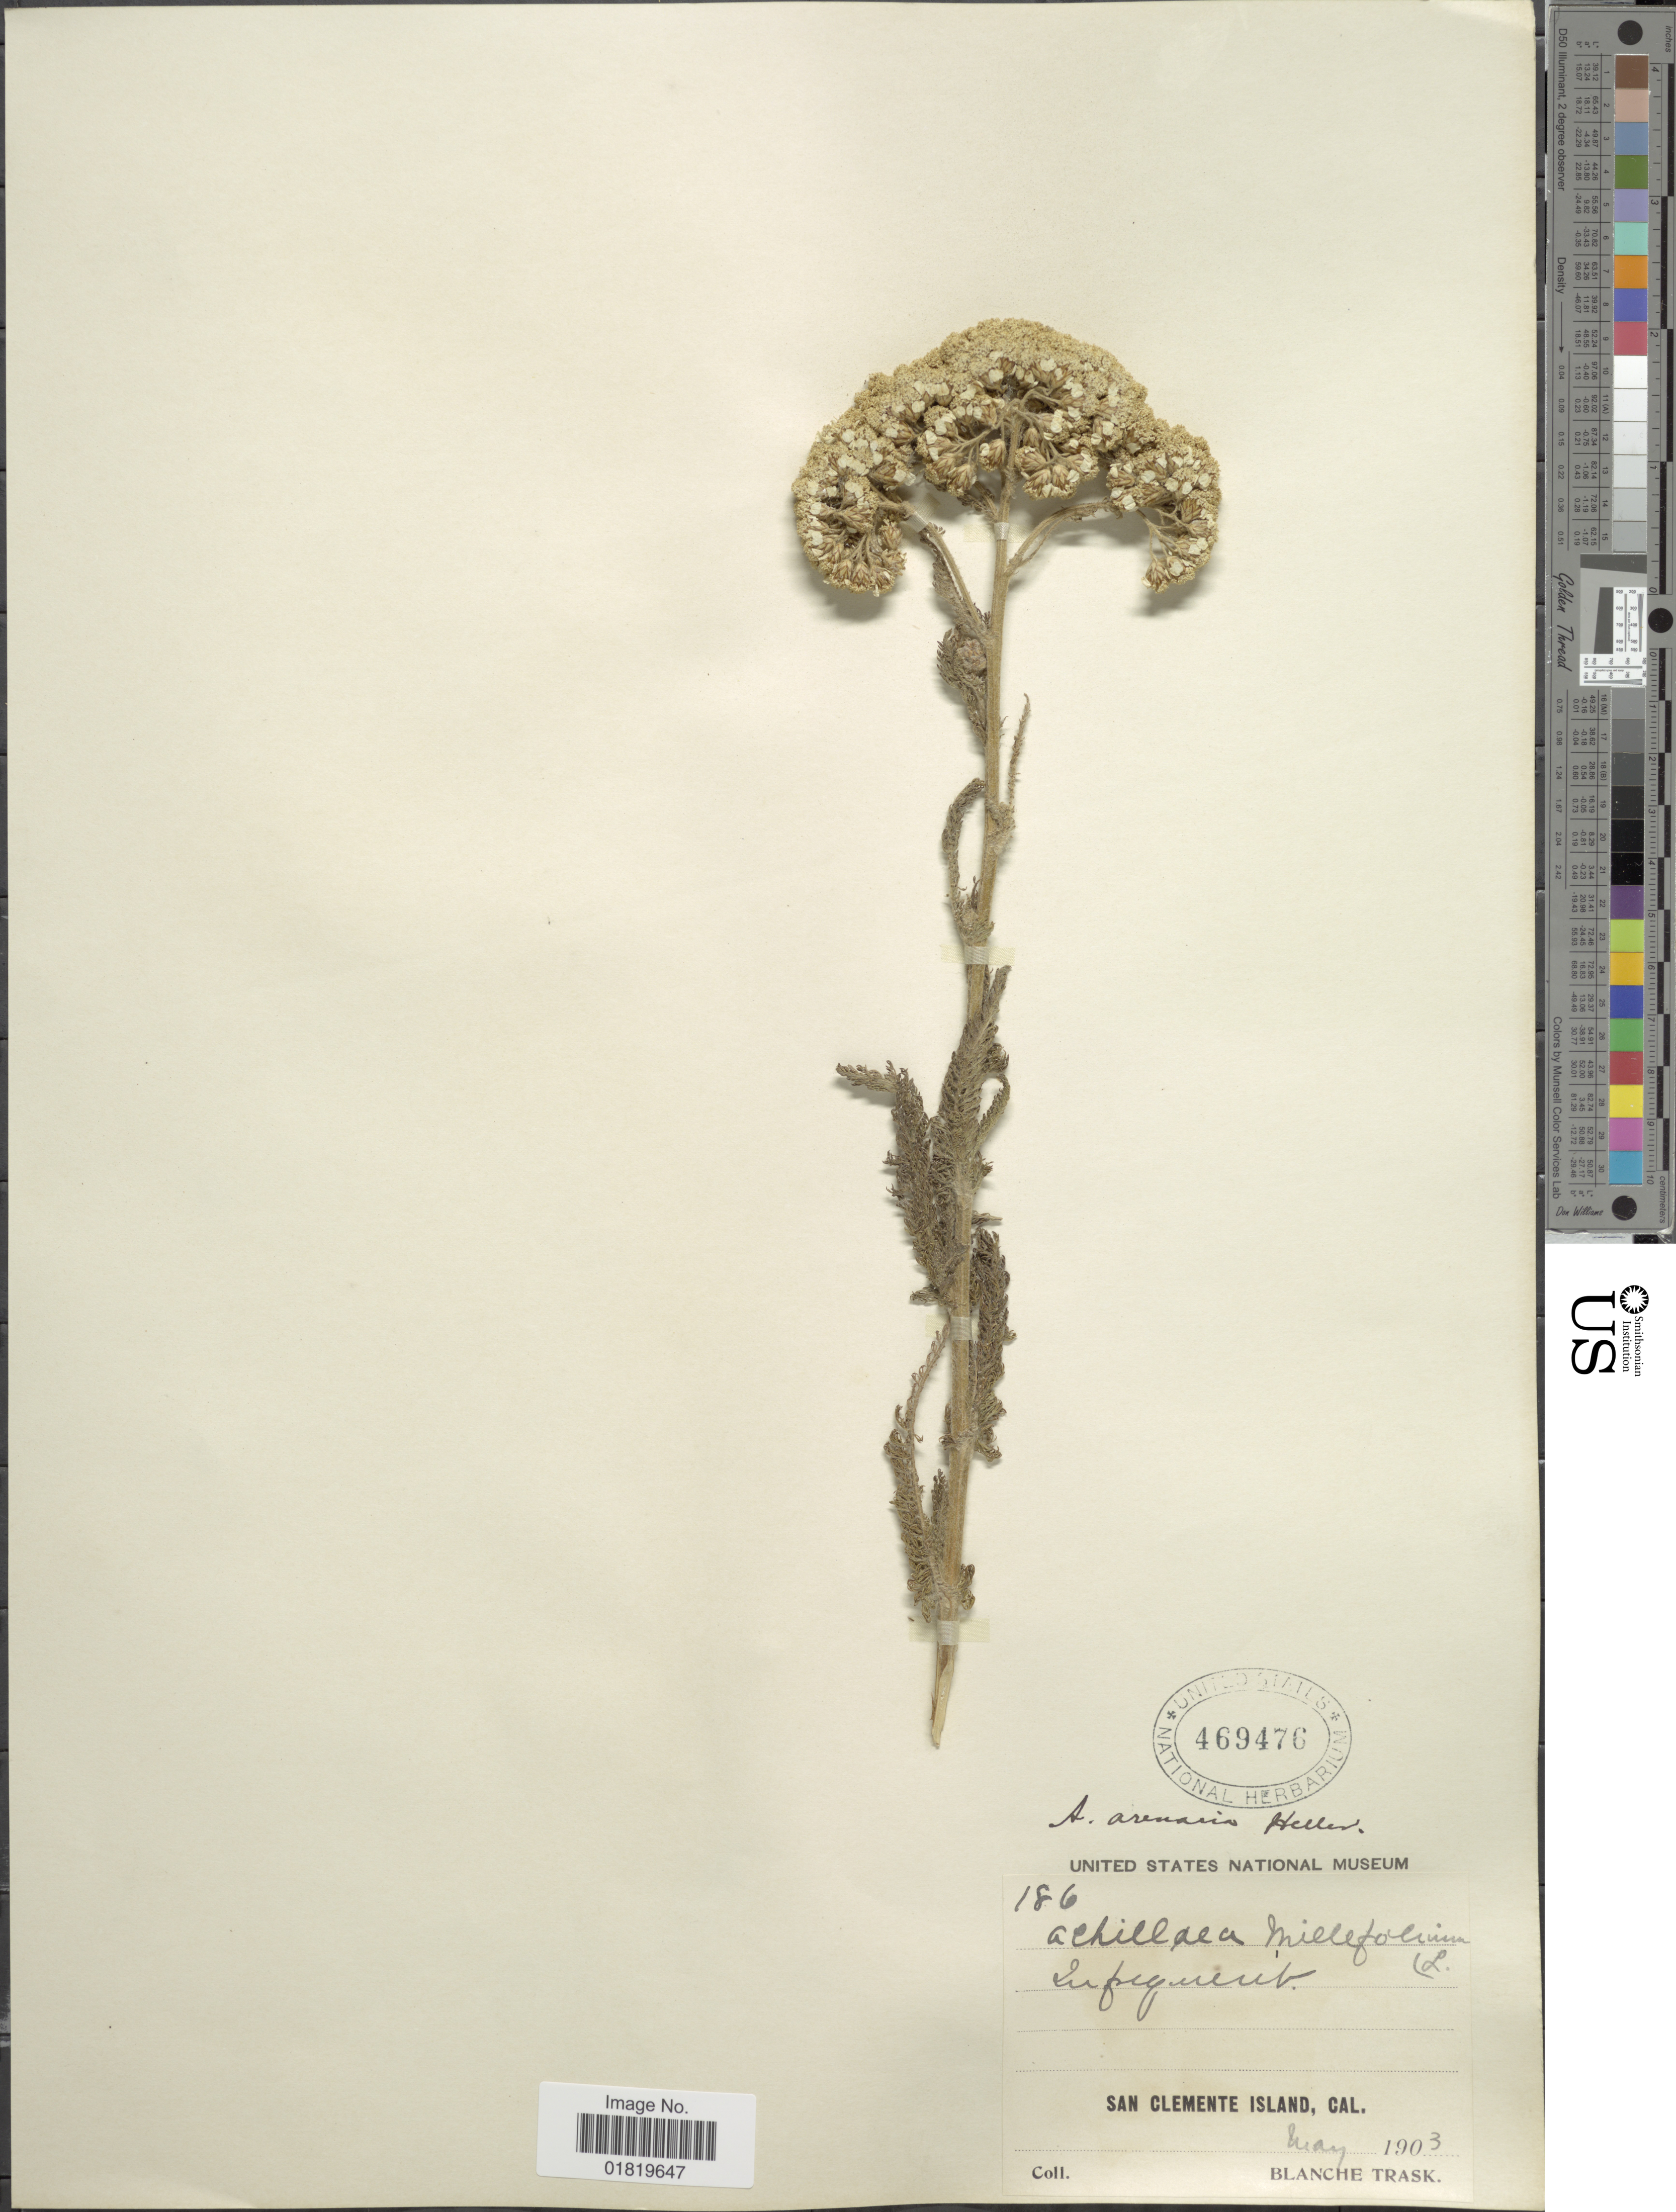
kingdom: Plantae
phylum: Tracheophyta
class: Magnoliopsida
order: Asterales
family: Asteraceae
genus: Achillea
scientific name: Achillea arenicola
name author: A. Heller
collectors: B. Trask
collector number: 186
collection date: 1903-05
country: United States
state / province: California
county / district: Los Angeles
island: San Clemente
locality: San Clemente Island, Cal.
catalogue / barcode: US 469476